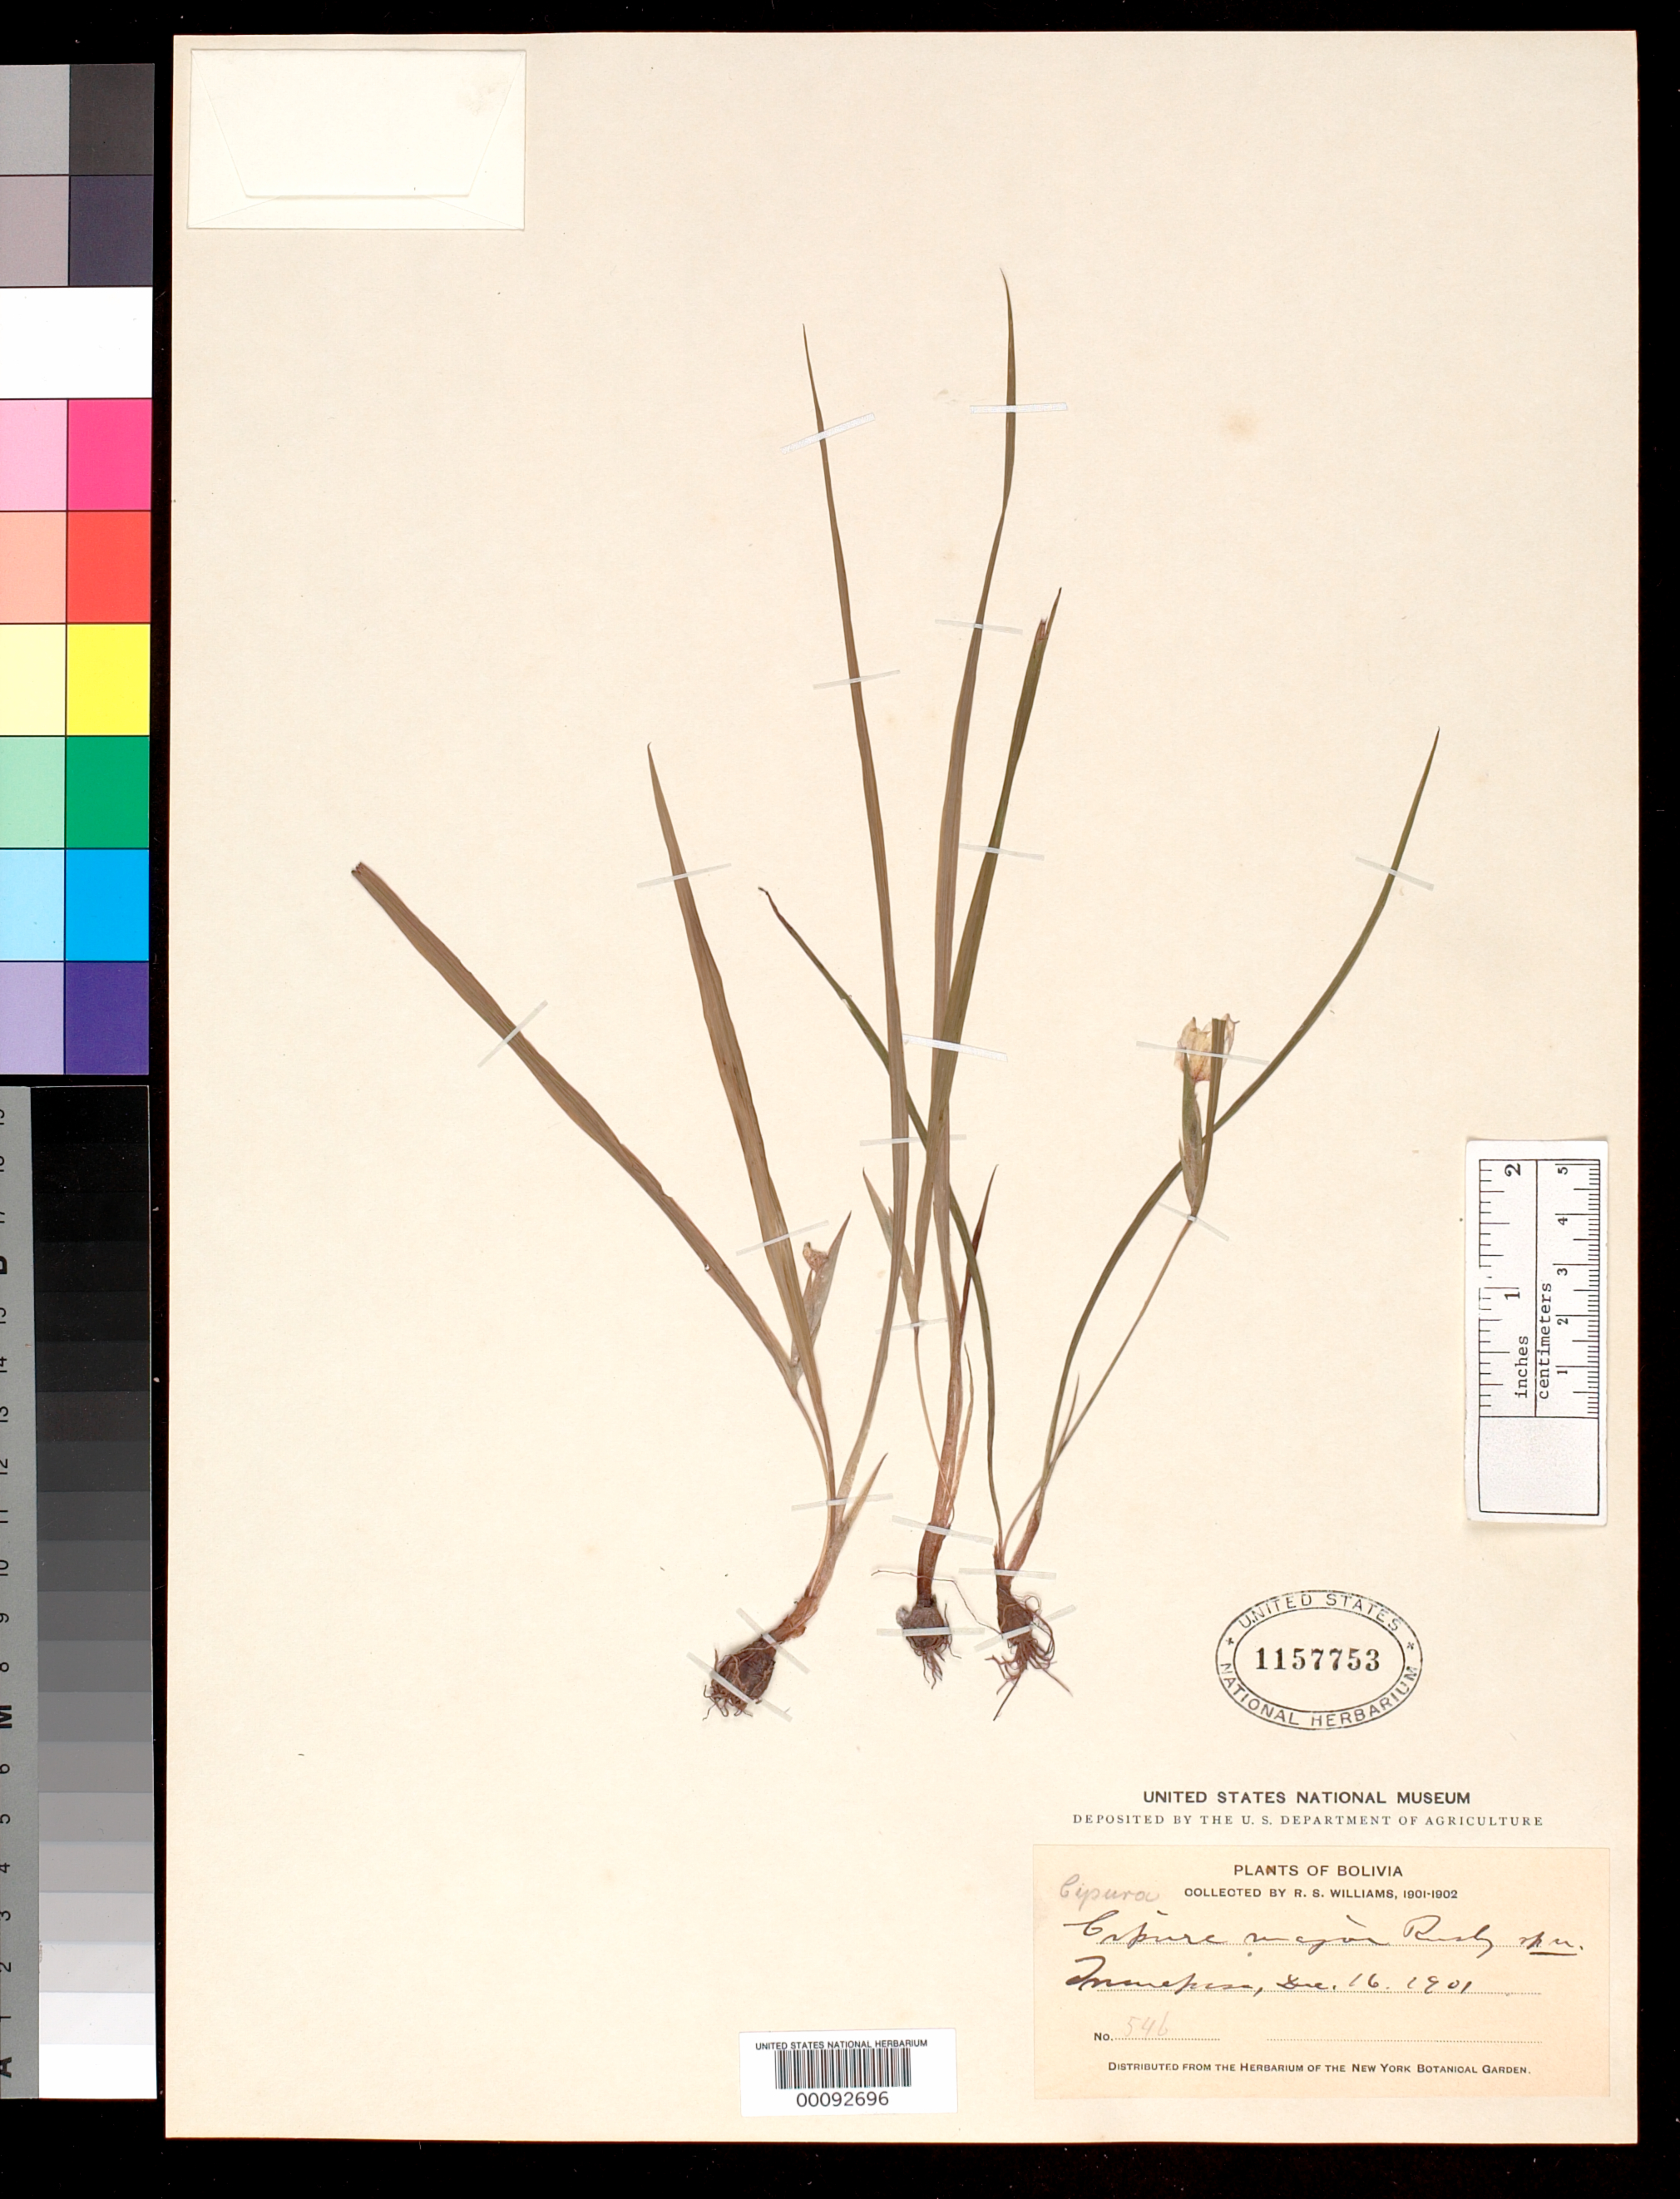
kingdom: Plantae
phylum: Tracheophyta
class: Liliopsida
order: Asparagales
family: Iridaceae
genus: Cipura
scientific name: Cipura major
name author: Rusby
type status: Isolectotype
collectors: R. S. Williams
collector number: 546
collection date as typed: Dec. 16, 1901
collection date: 1901-12-16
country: Bolivia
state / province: La Paz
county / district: Iturralde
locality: Tumupasa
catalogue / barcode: US 1157753